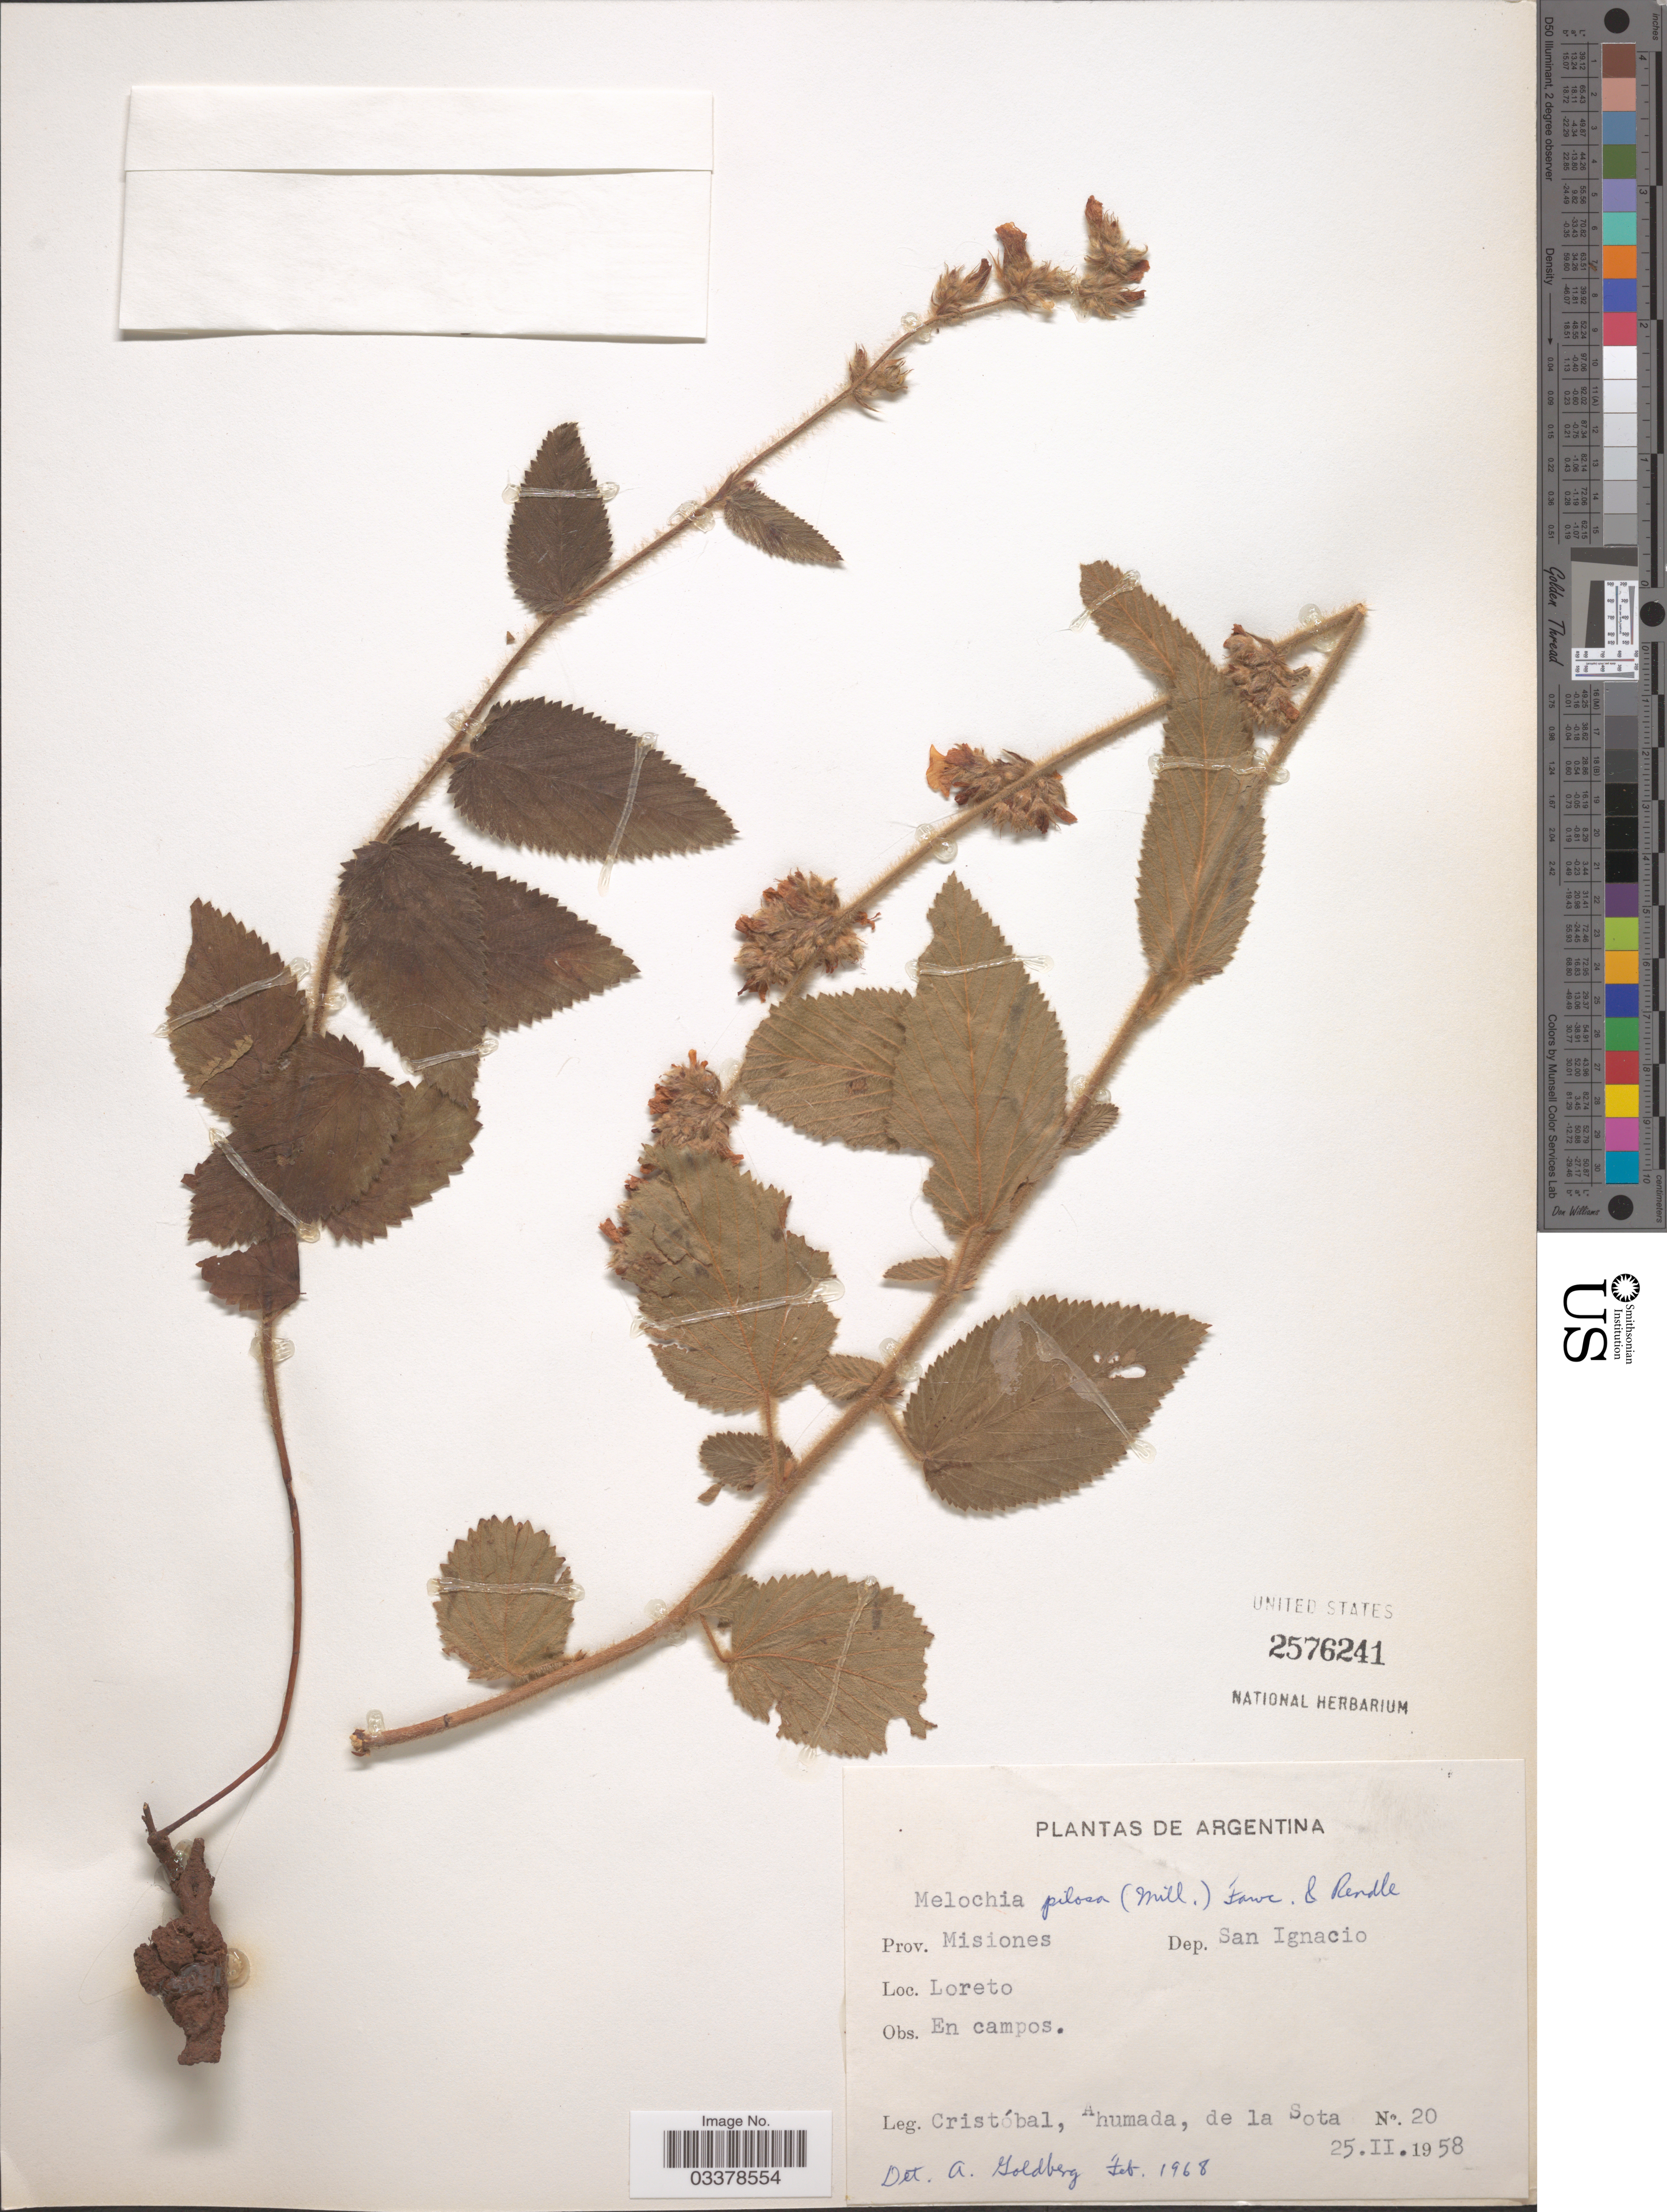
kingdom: Plantae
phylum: Tracheophyta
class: Magnoliopsida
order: Malvales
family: Malvaceae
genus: Melochia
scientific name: Melochia pilosa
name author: (Mill.) Fawc. & Rendle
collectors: -. Cristobal, -- Ahumada & de la Sota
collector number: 20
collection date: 1958-02-25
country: Argentina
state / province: Misiones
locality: Dep. San Ignacio. Loreto. En campos.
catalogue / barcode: US 2576241